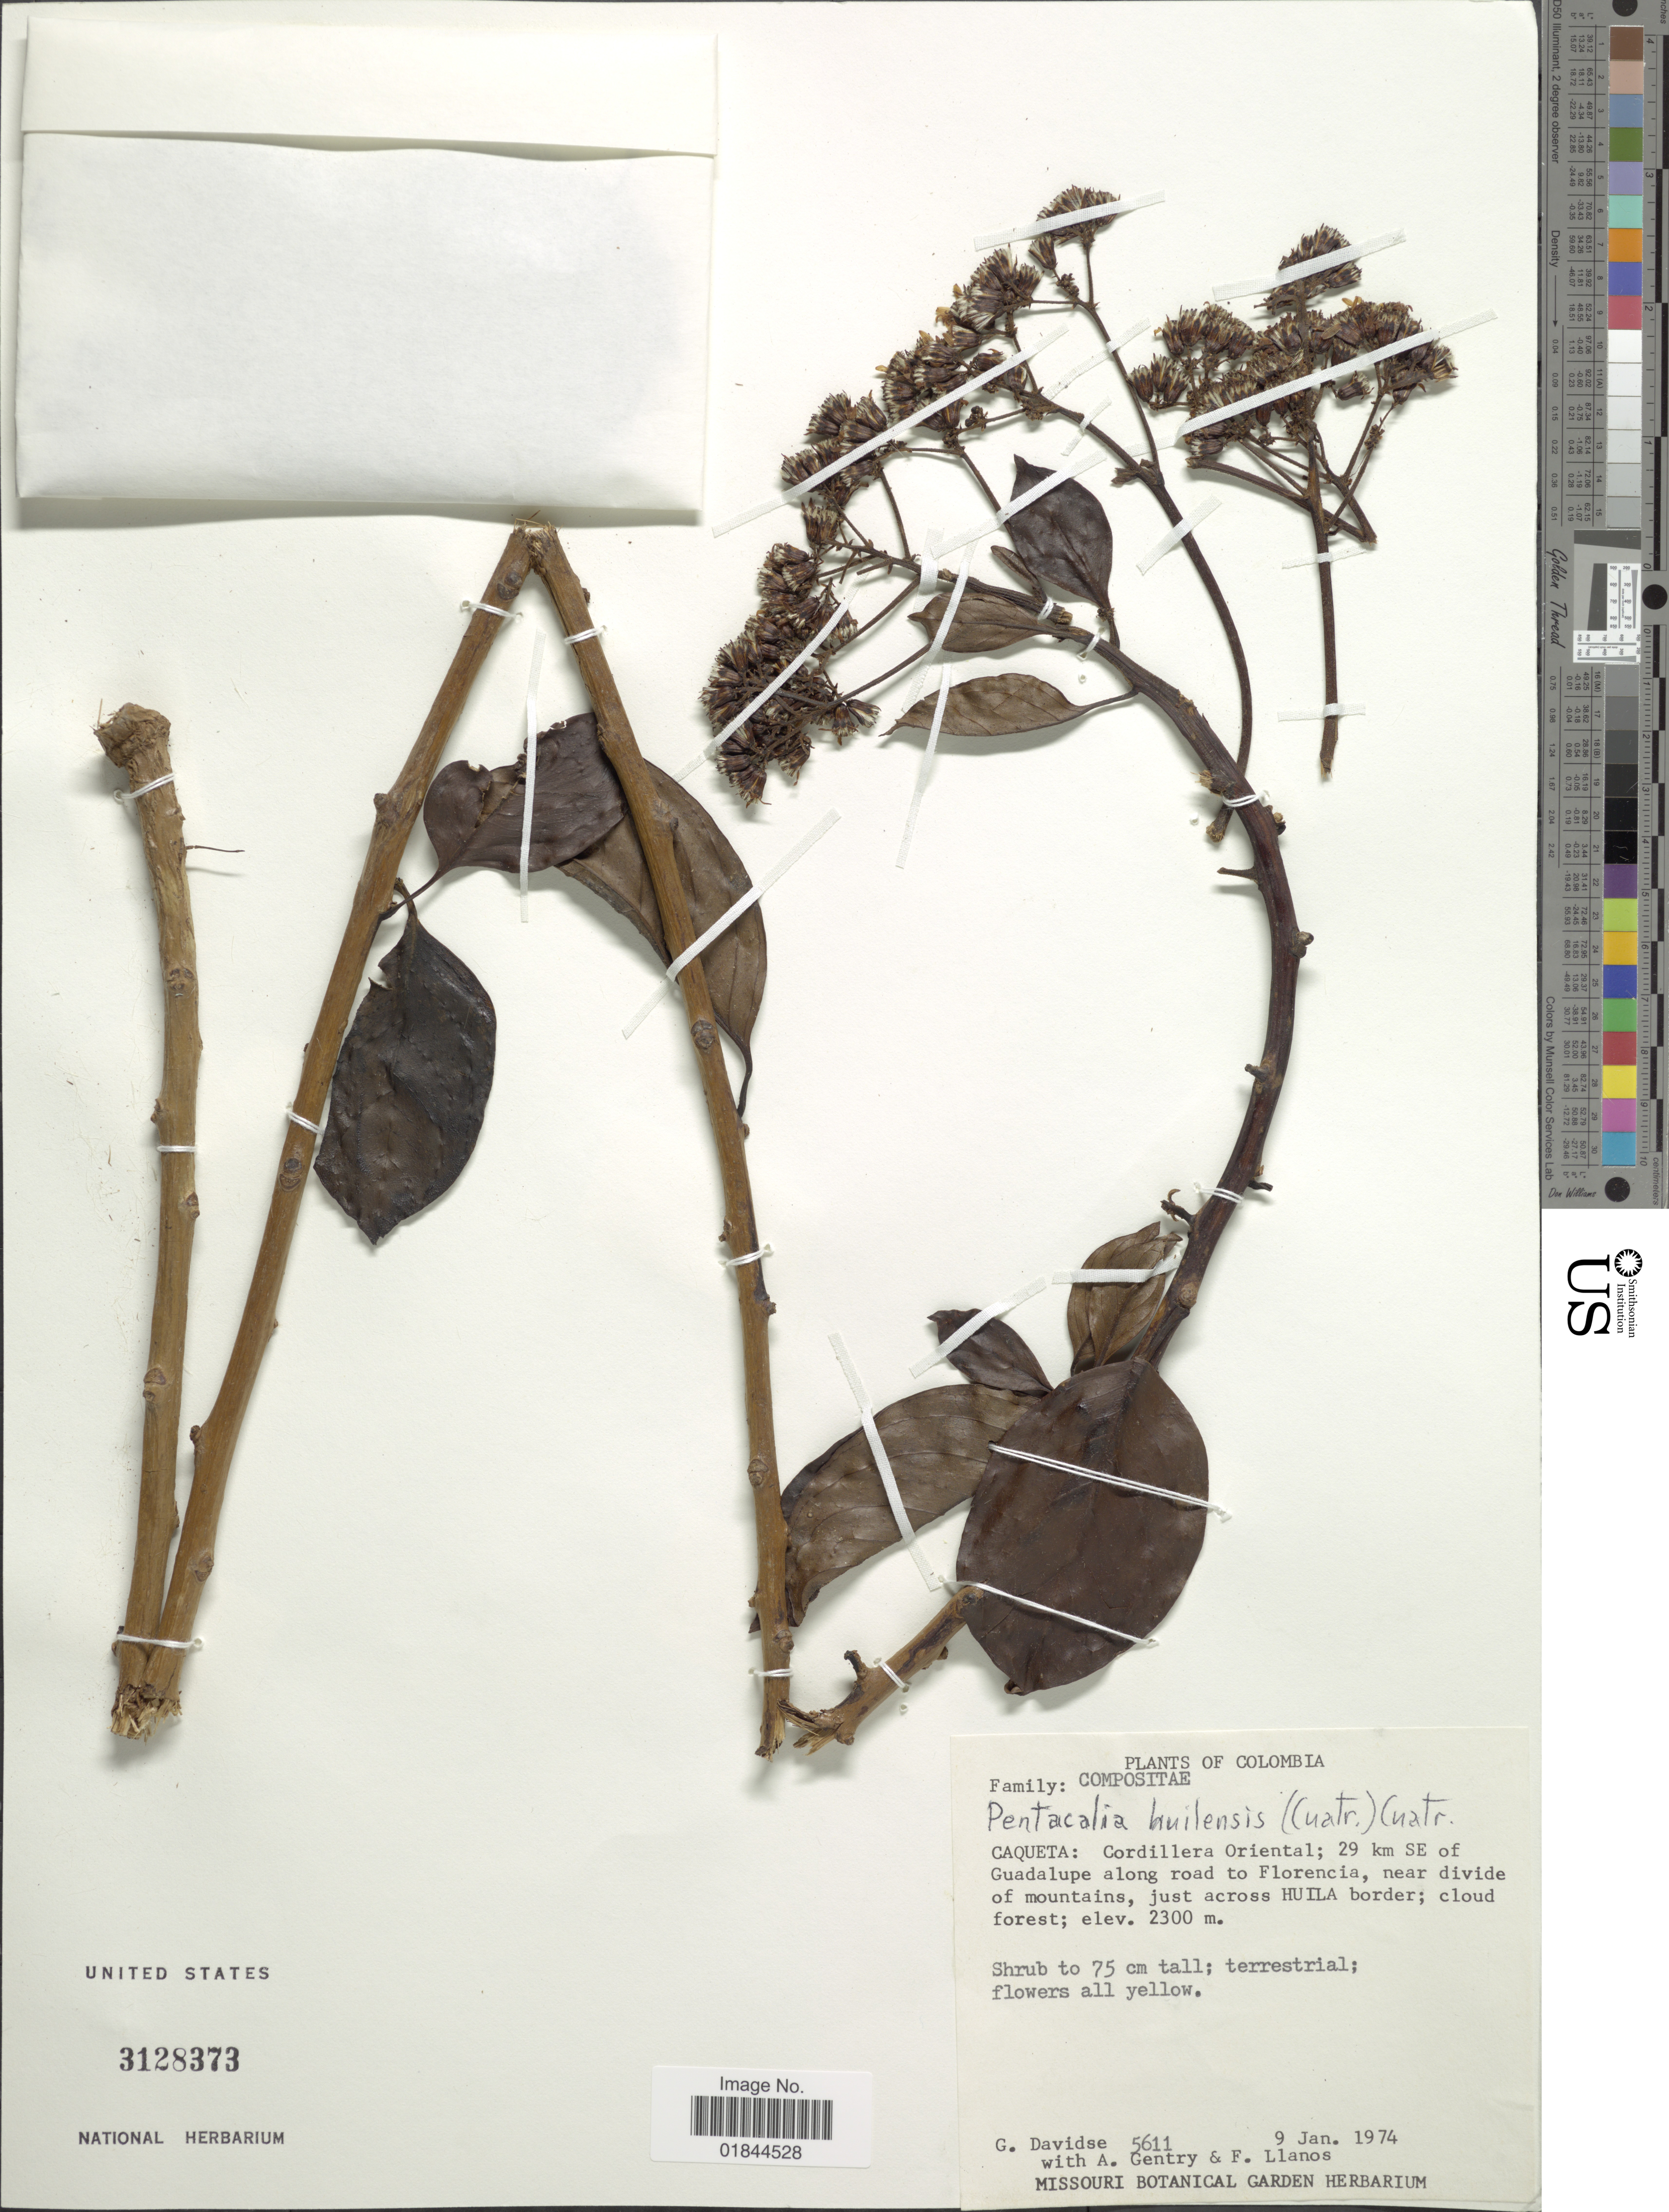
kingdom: Plantae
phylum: Tracheophyta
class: Magnoliopsida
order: Asterales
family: Asteraceae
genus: Pentacalia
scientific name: Pentacalia huilensis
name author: (Cuatrec.) Cuatrec.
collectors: G. Davidse, A. H. Gentry & F. Llanos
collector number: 5611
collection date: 1974-01-09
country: Colombia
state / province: Caquetá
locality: Cordillera Oriental, 29 km SE of Guadalupe along road to Florencia, near divide of mountains, just across HUILA border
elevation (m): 2300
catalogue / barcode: US 3128373